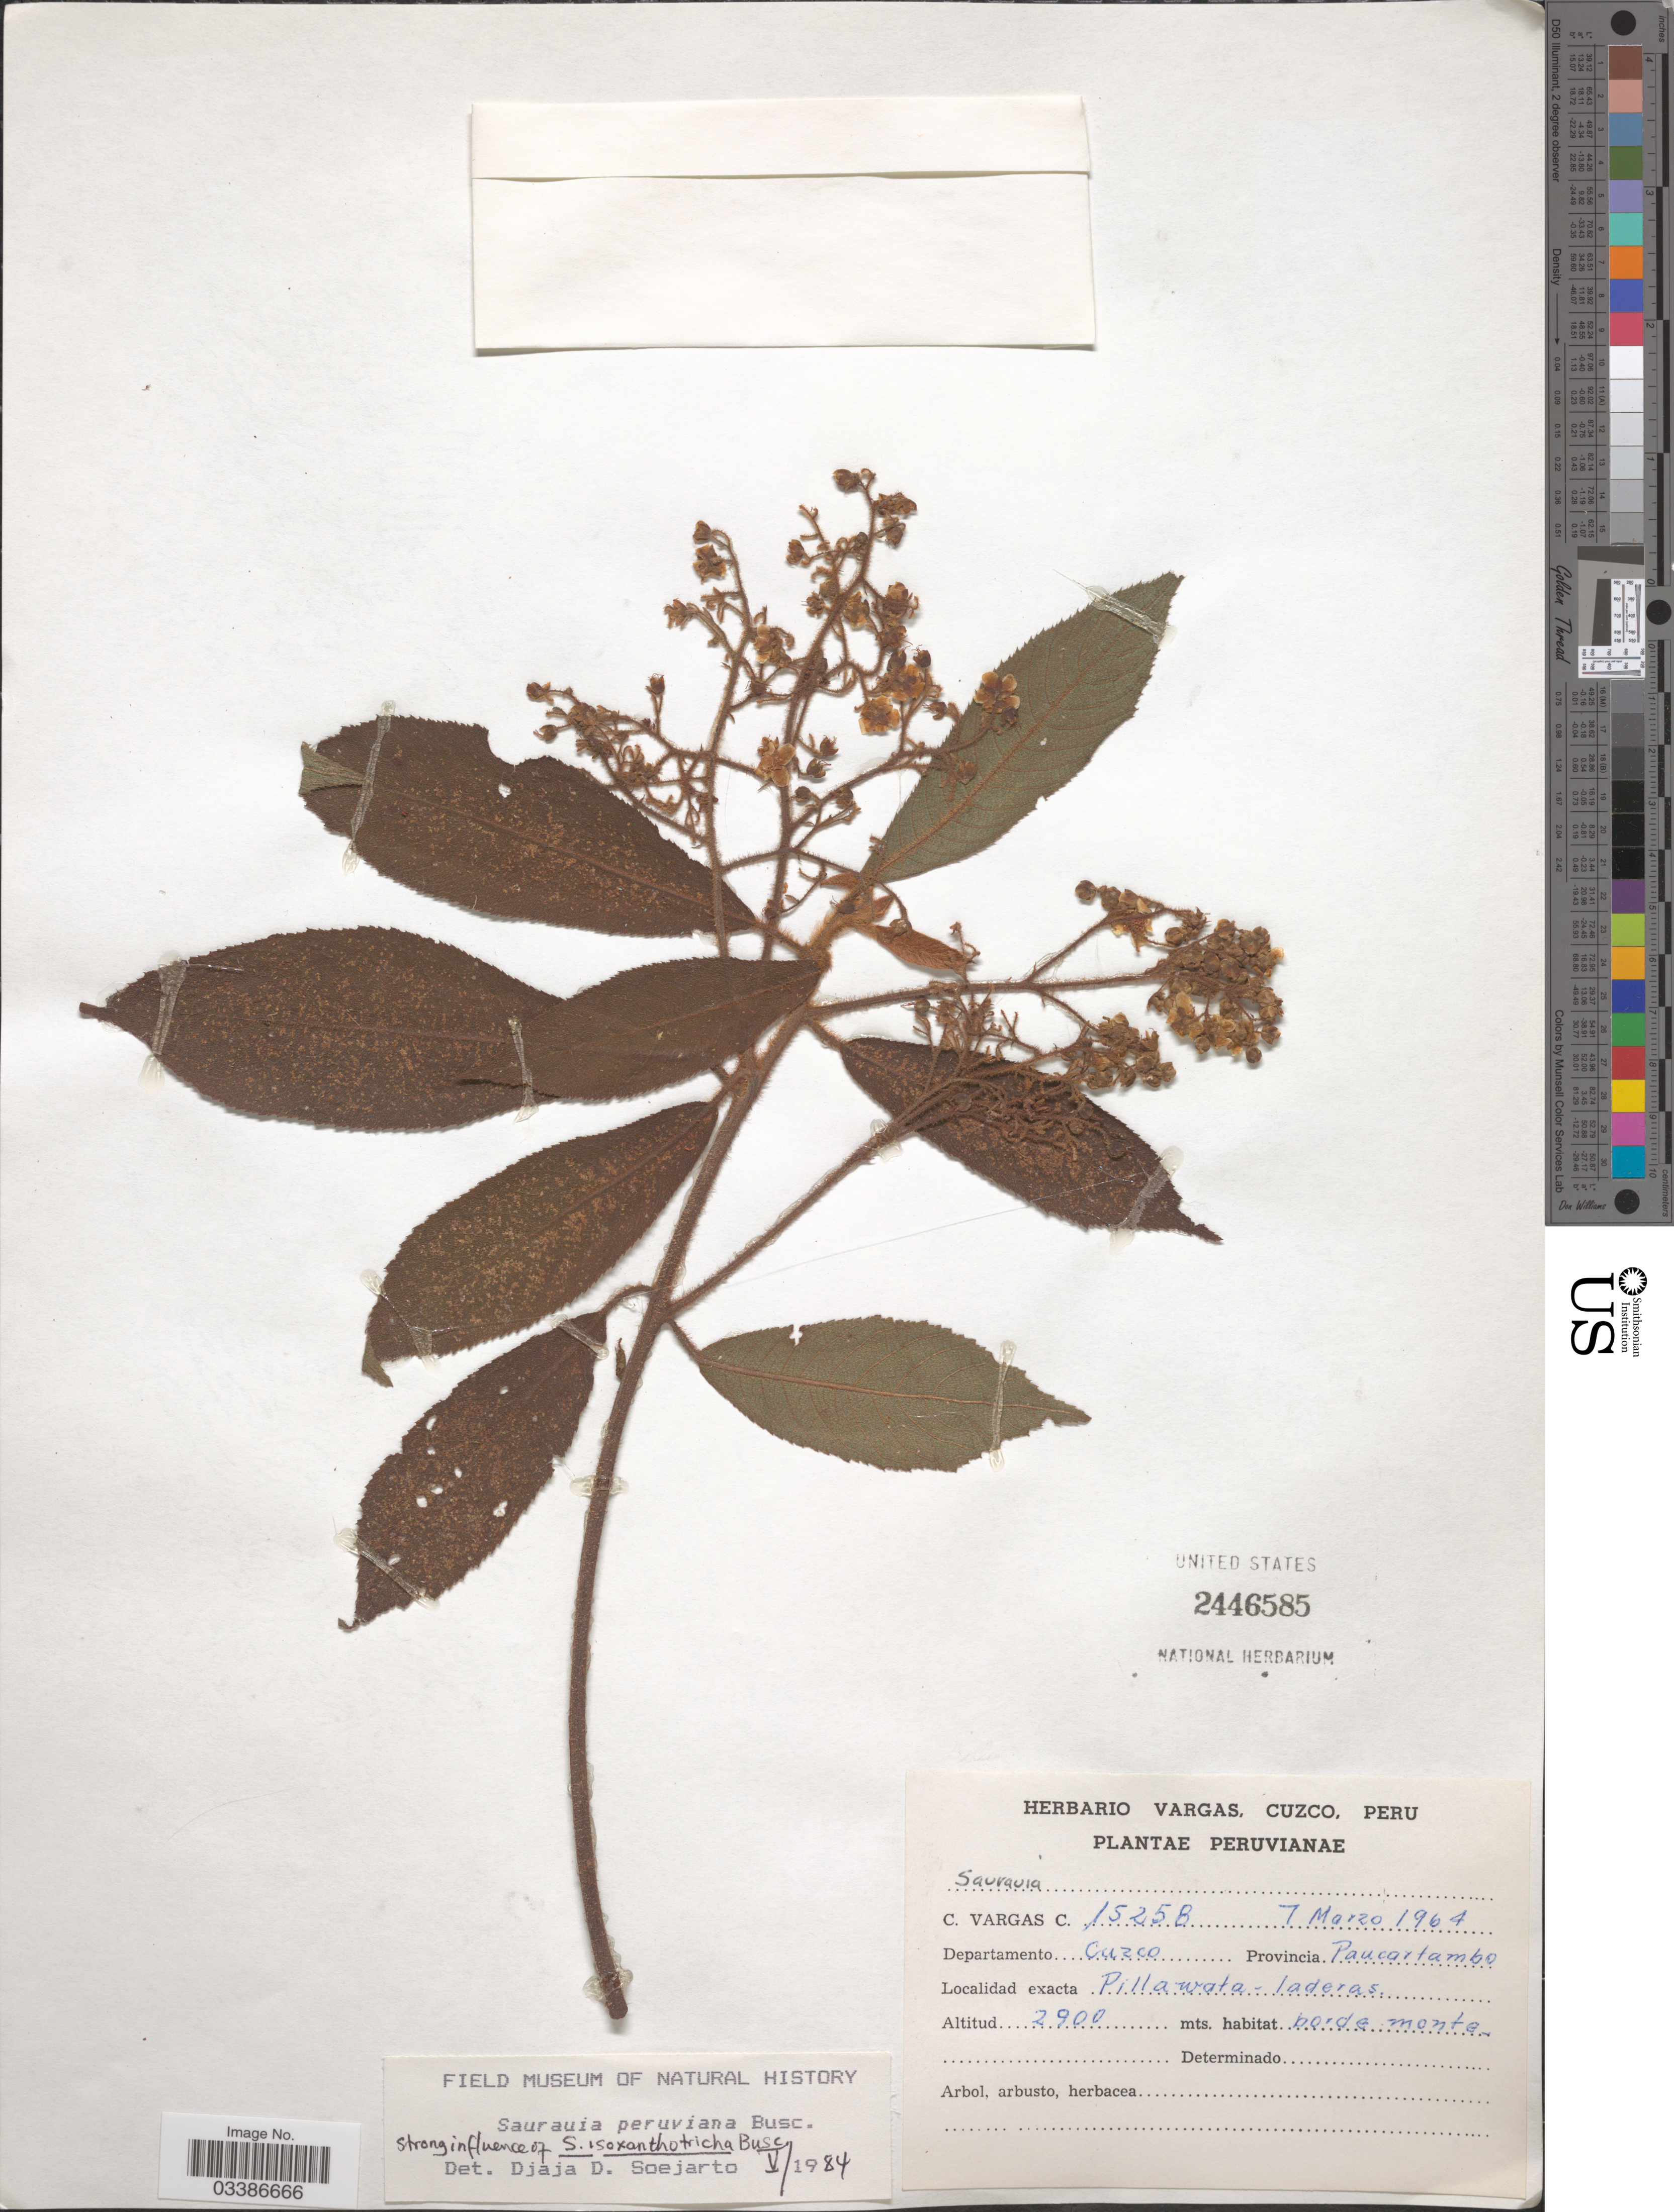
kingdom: Plantae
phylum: Tracheophyta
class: Magnoliopsida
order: Ericales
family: Actinidiaceae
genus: Saurauia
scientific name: Saurauia peruviana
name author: Buscal.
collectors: C. Vargas Calderón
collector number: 1525B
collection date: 1964-03-07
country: Peru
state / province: Cusco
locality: Departamento Cuzco. Provincia Paucartambo. Pillawata - laderas.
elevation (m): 2900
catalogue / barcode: US 2446585